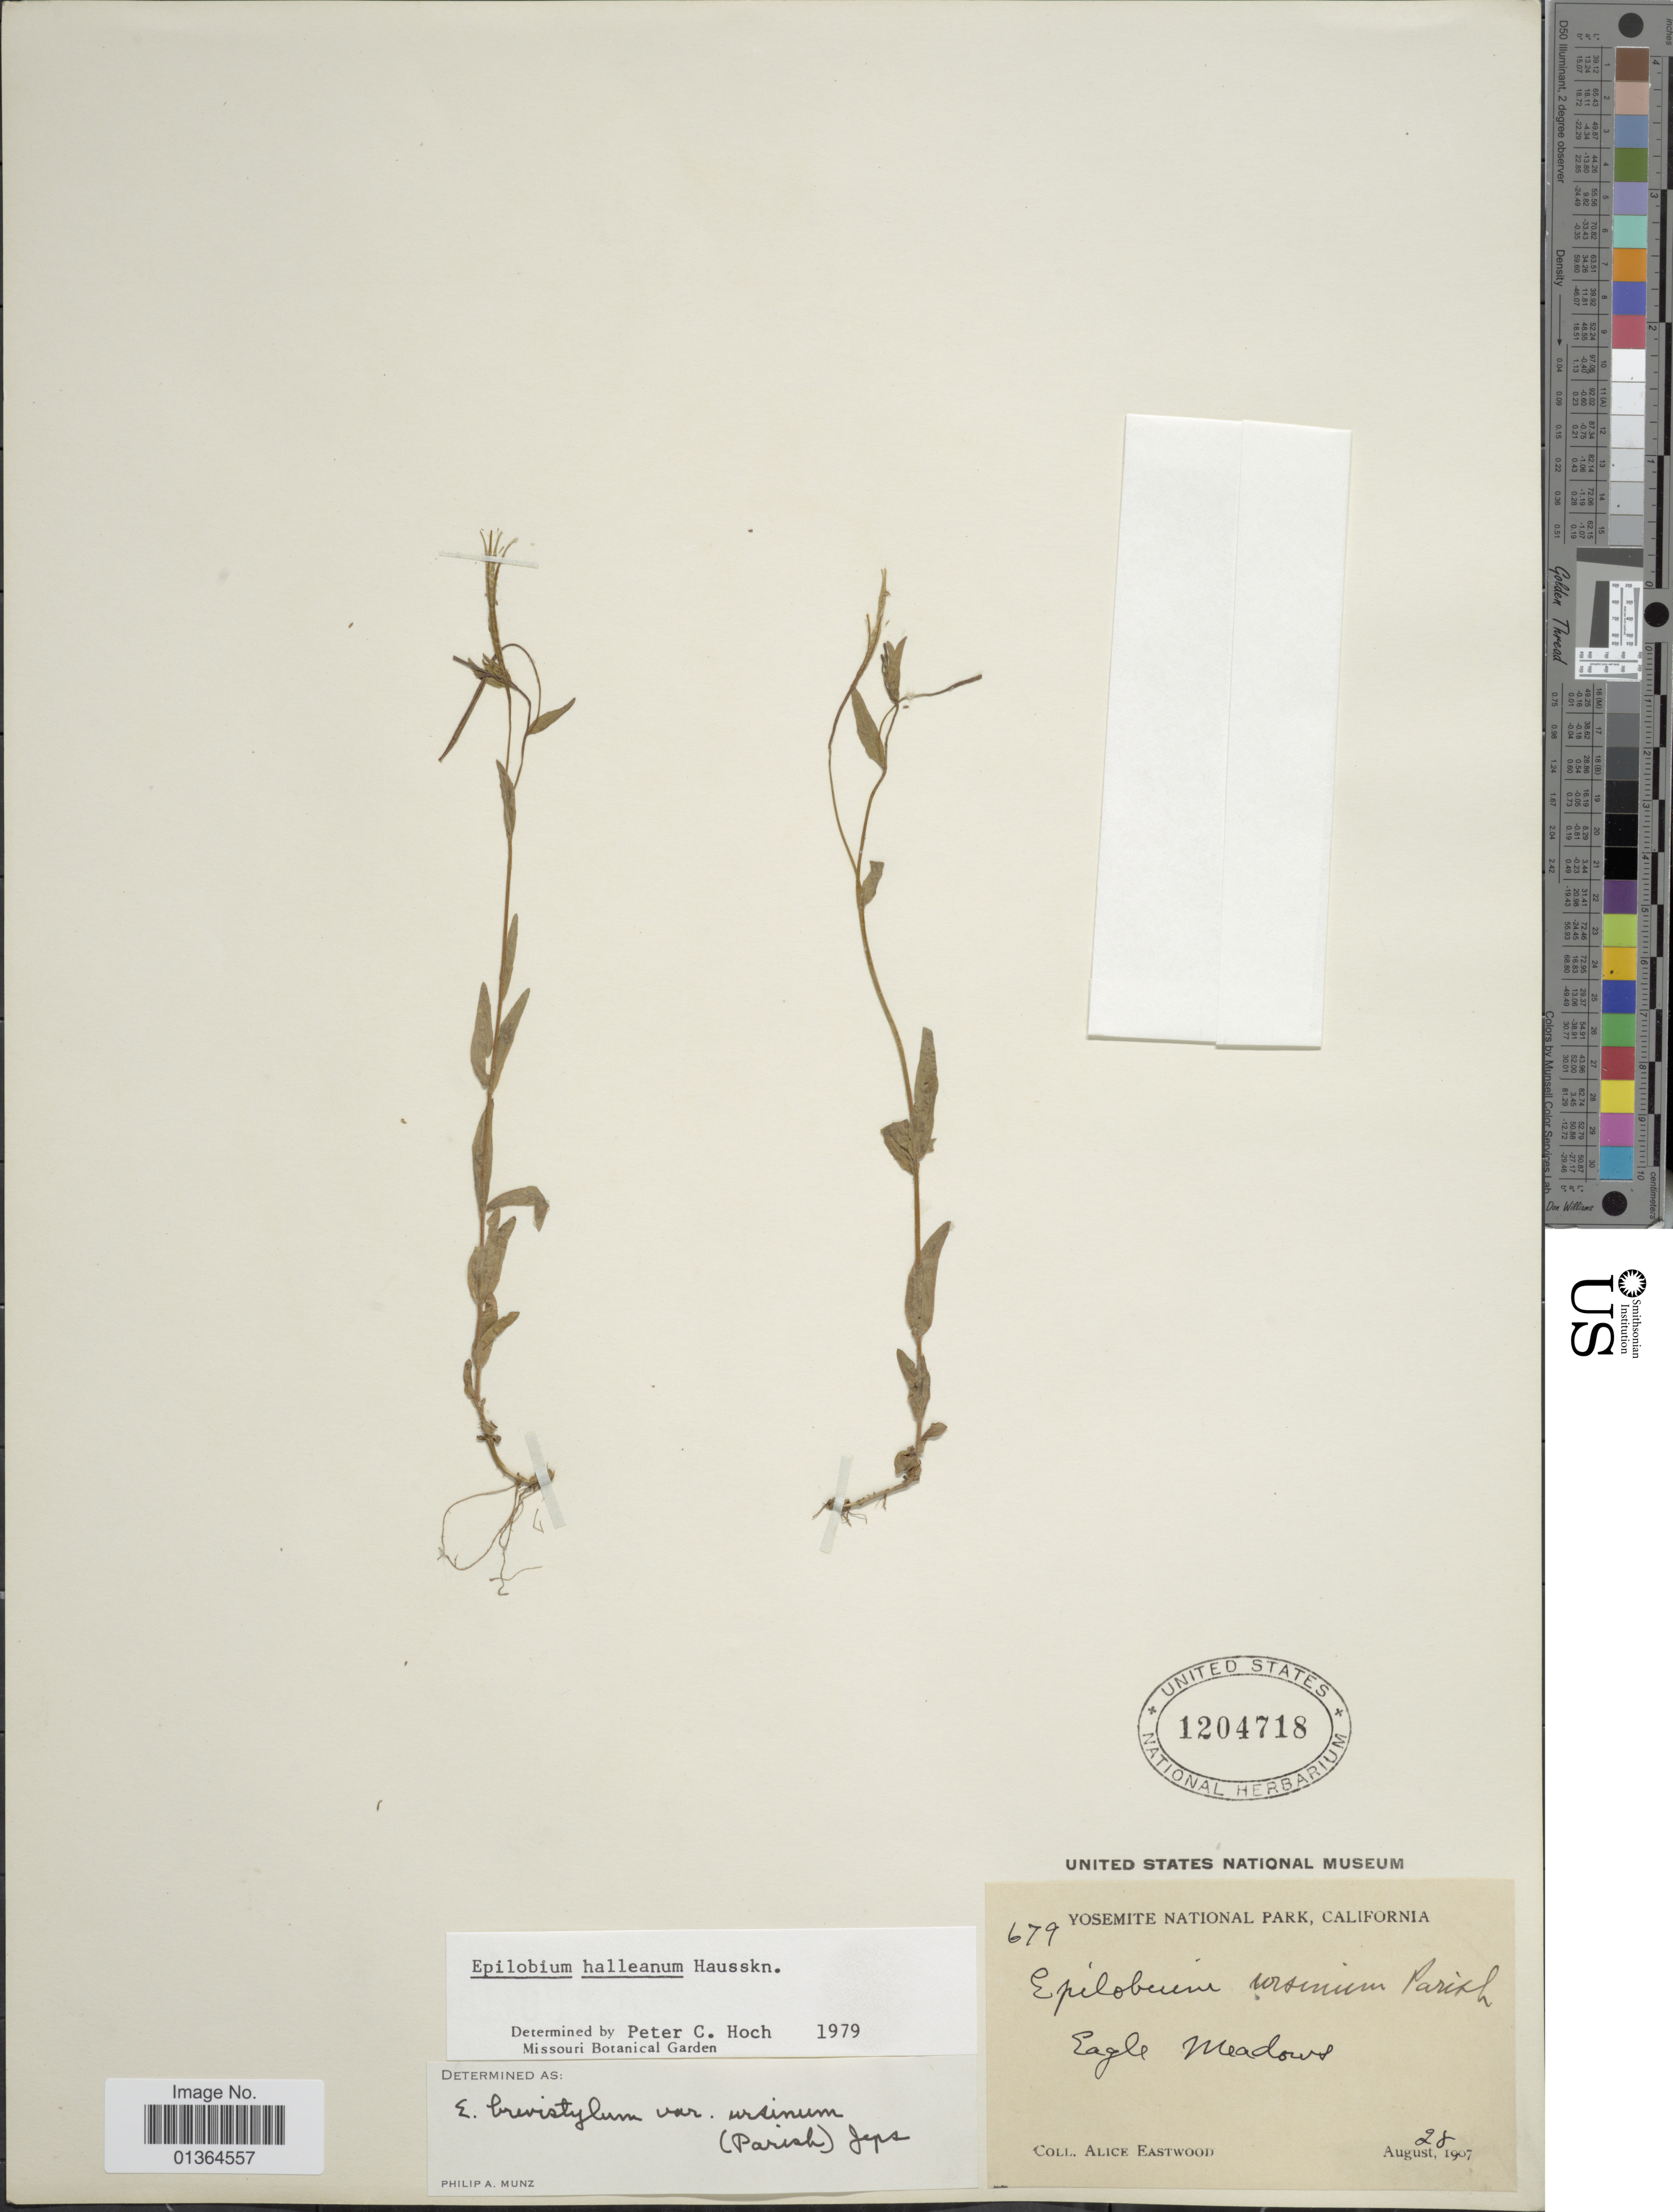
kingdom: Plantae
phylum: Tracheophyta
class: Magnoliopsida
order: Myrtales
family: Onagraceae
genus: Epilobium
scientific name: Epilobium hallianum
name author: Hausskn.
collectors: A. Eastwood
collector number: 679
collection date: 1907-08-28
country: United States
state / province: California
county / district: Mariposa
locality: Yosemite National Park. Eagle Meadows.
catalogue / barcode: US 1204718